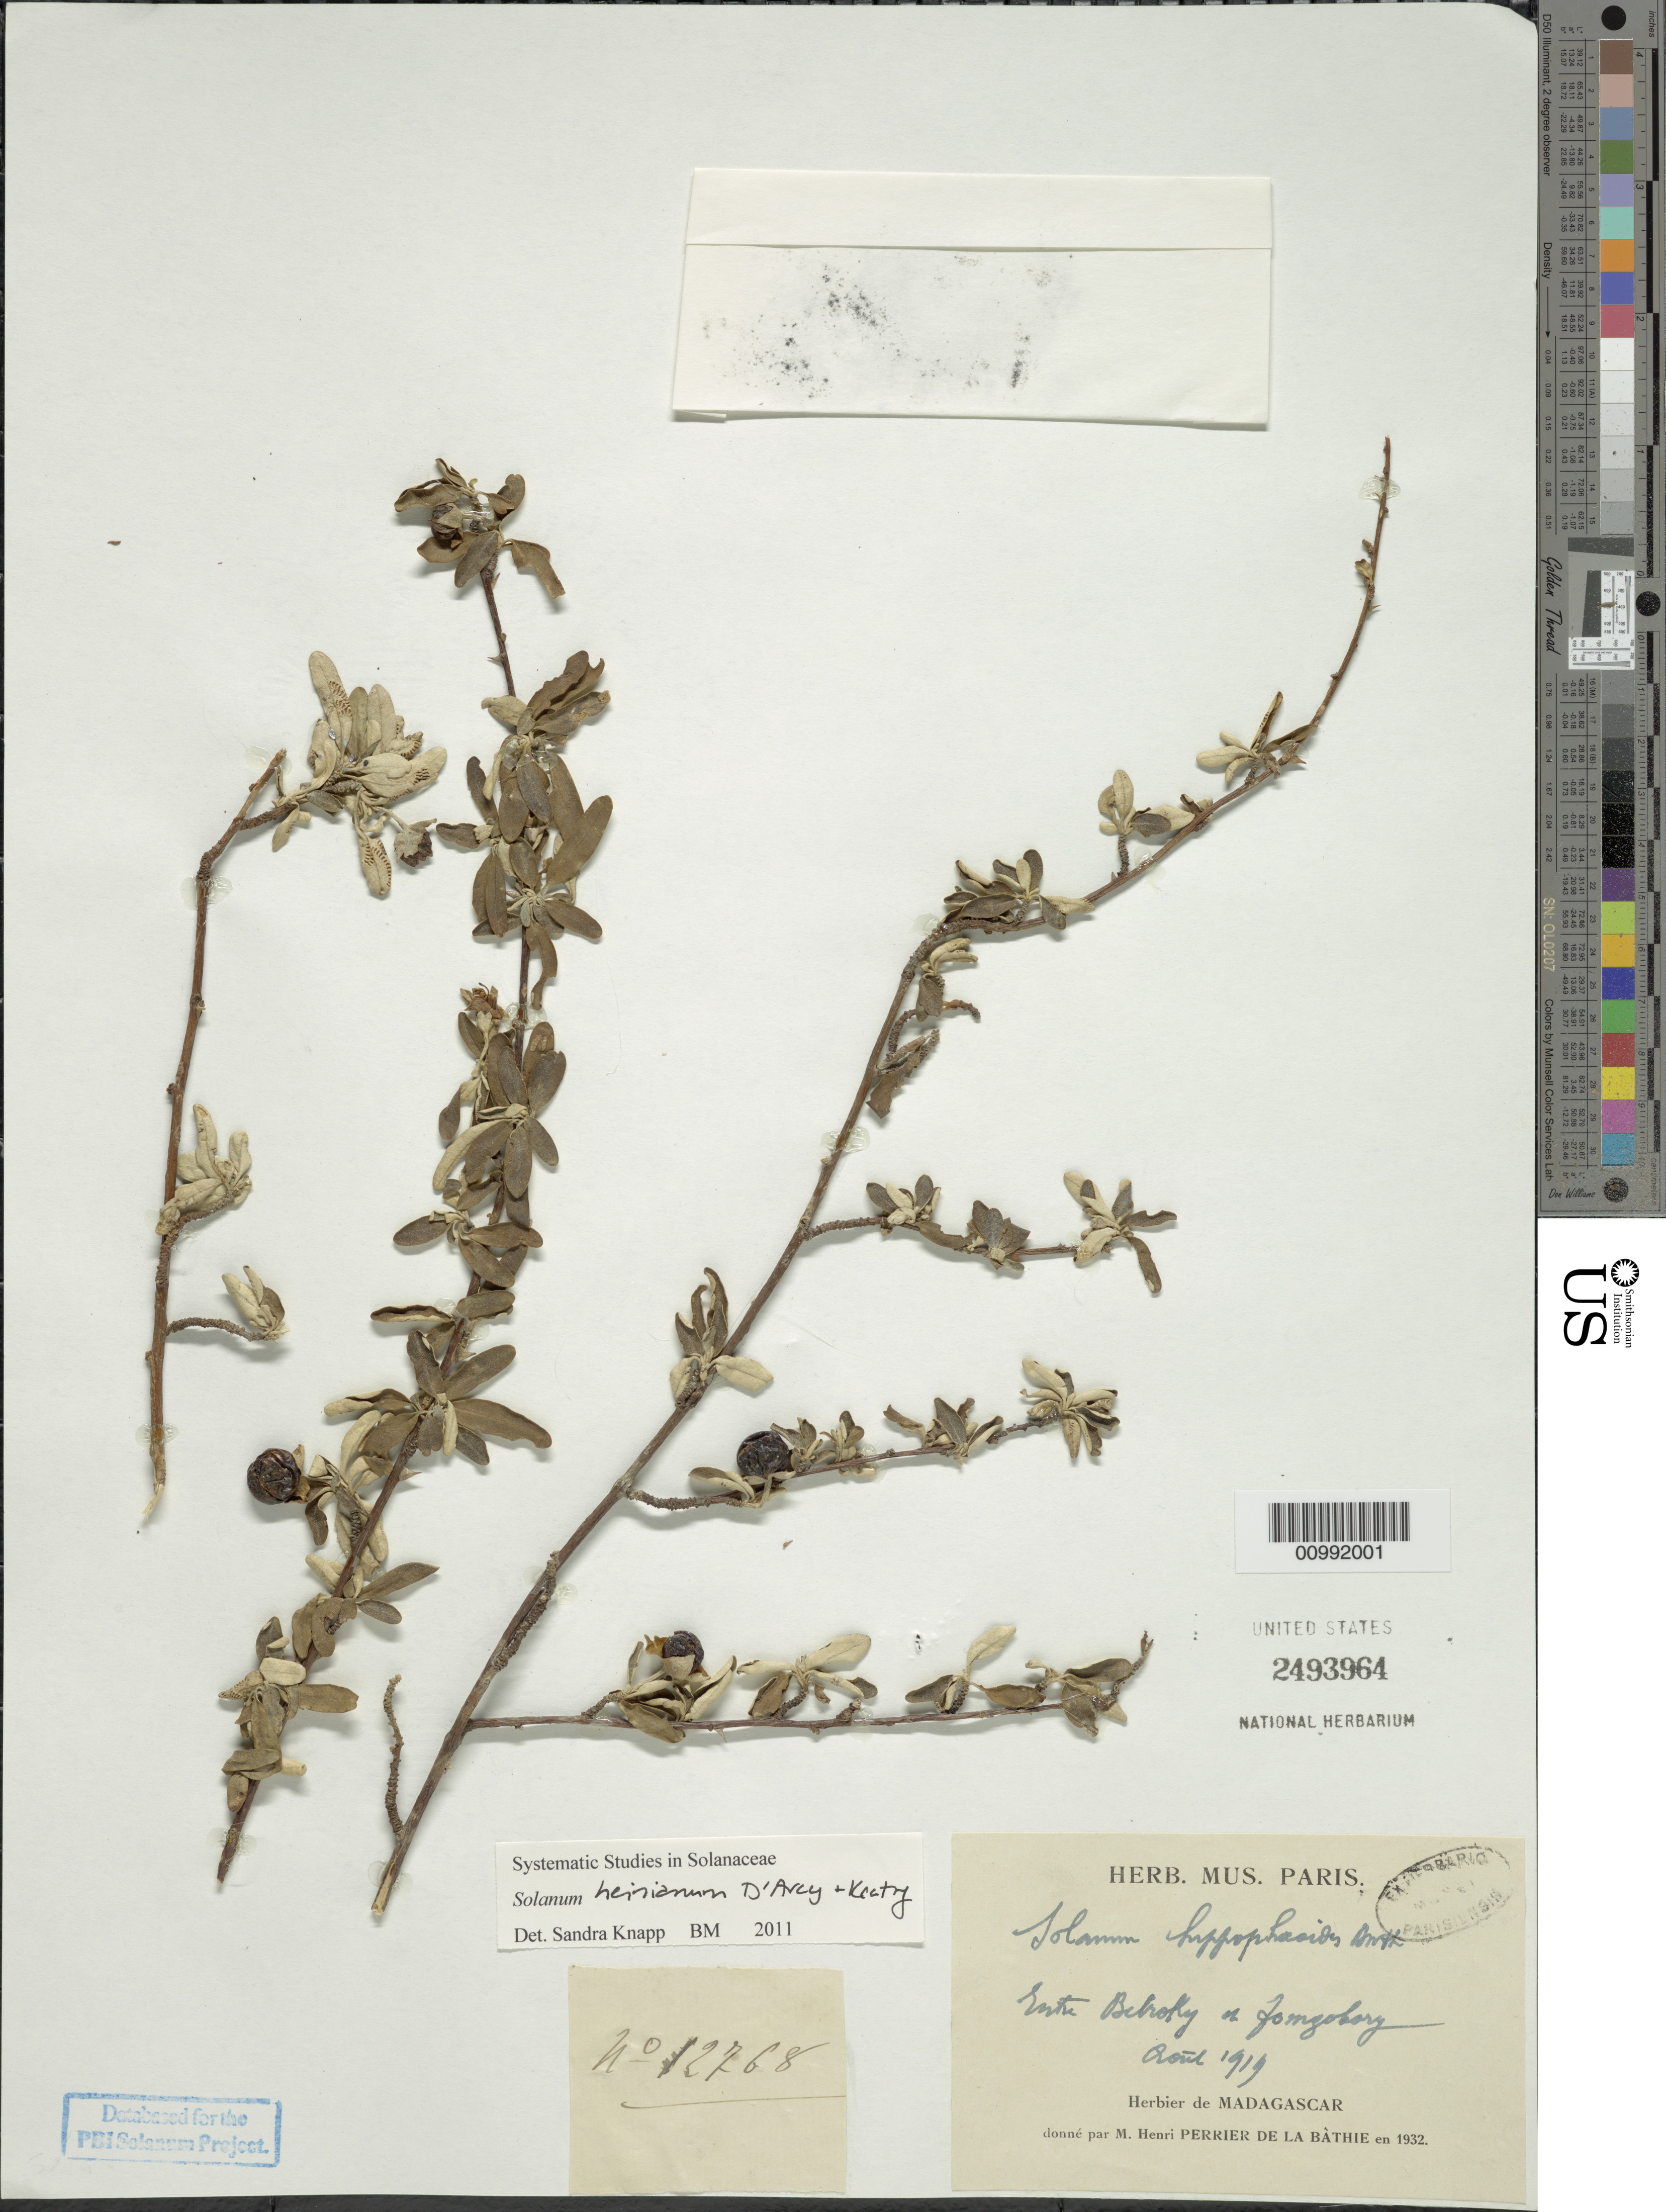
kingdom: Plantae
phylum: Tracheophyta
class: Magnoliopsida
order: Solanales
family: Solanaceae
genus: Solanum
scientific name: Solanum heinianum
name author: D'Arcy &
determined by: Knapp, S. D.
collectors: H. Perrier de la Bâthie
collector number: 12768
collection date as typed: Aug 1919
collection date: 1919-08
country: Madagascar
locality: entre Betroy y Fomogohory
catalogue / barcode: US 2493964